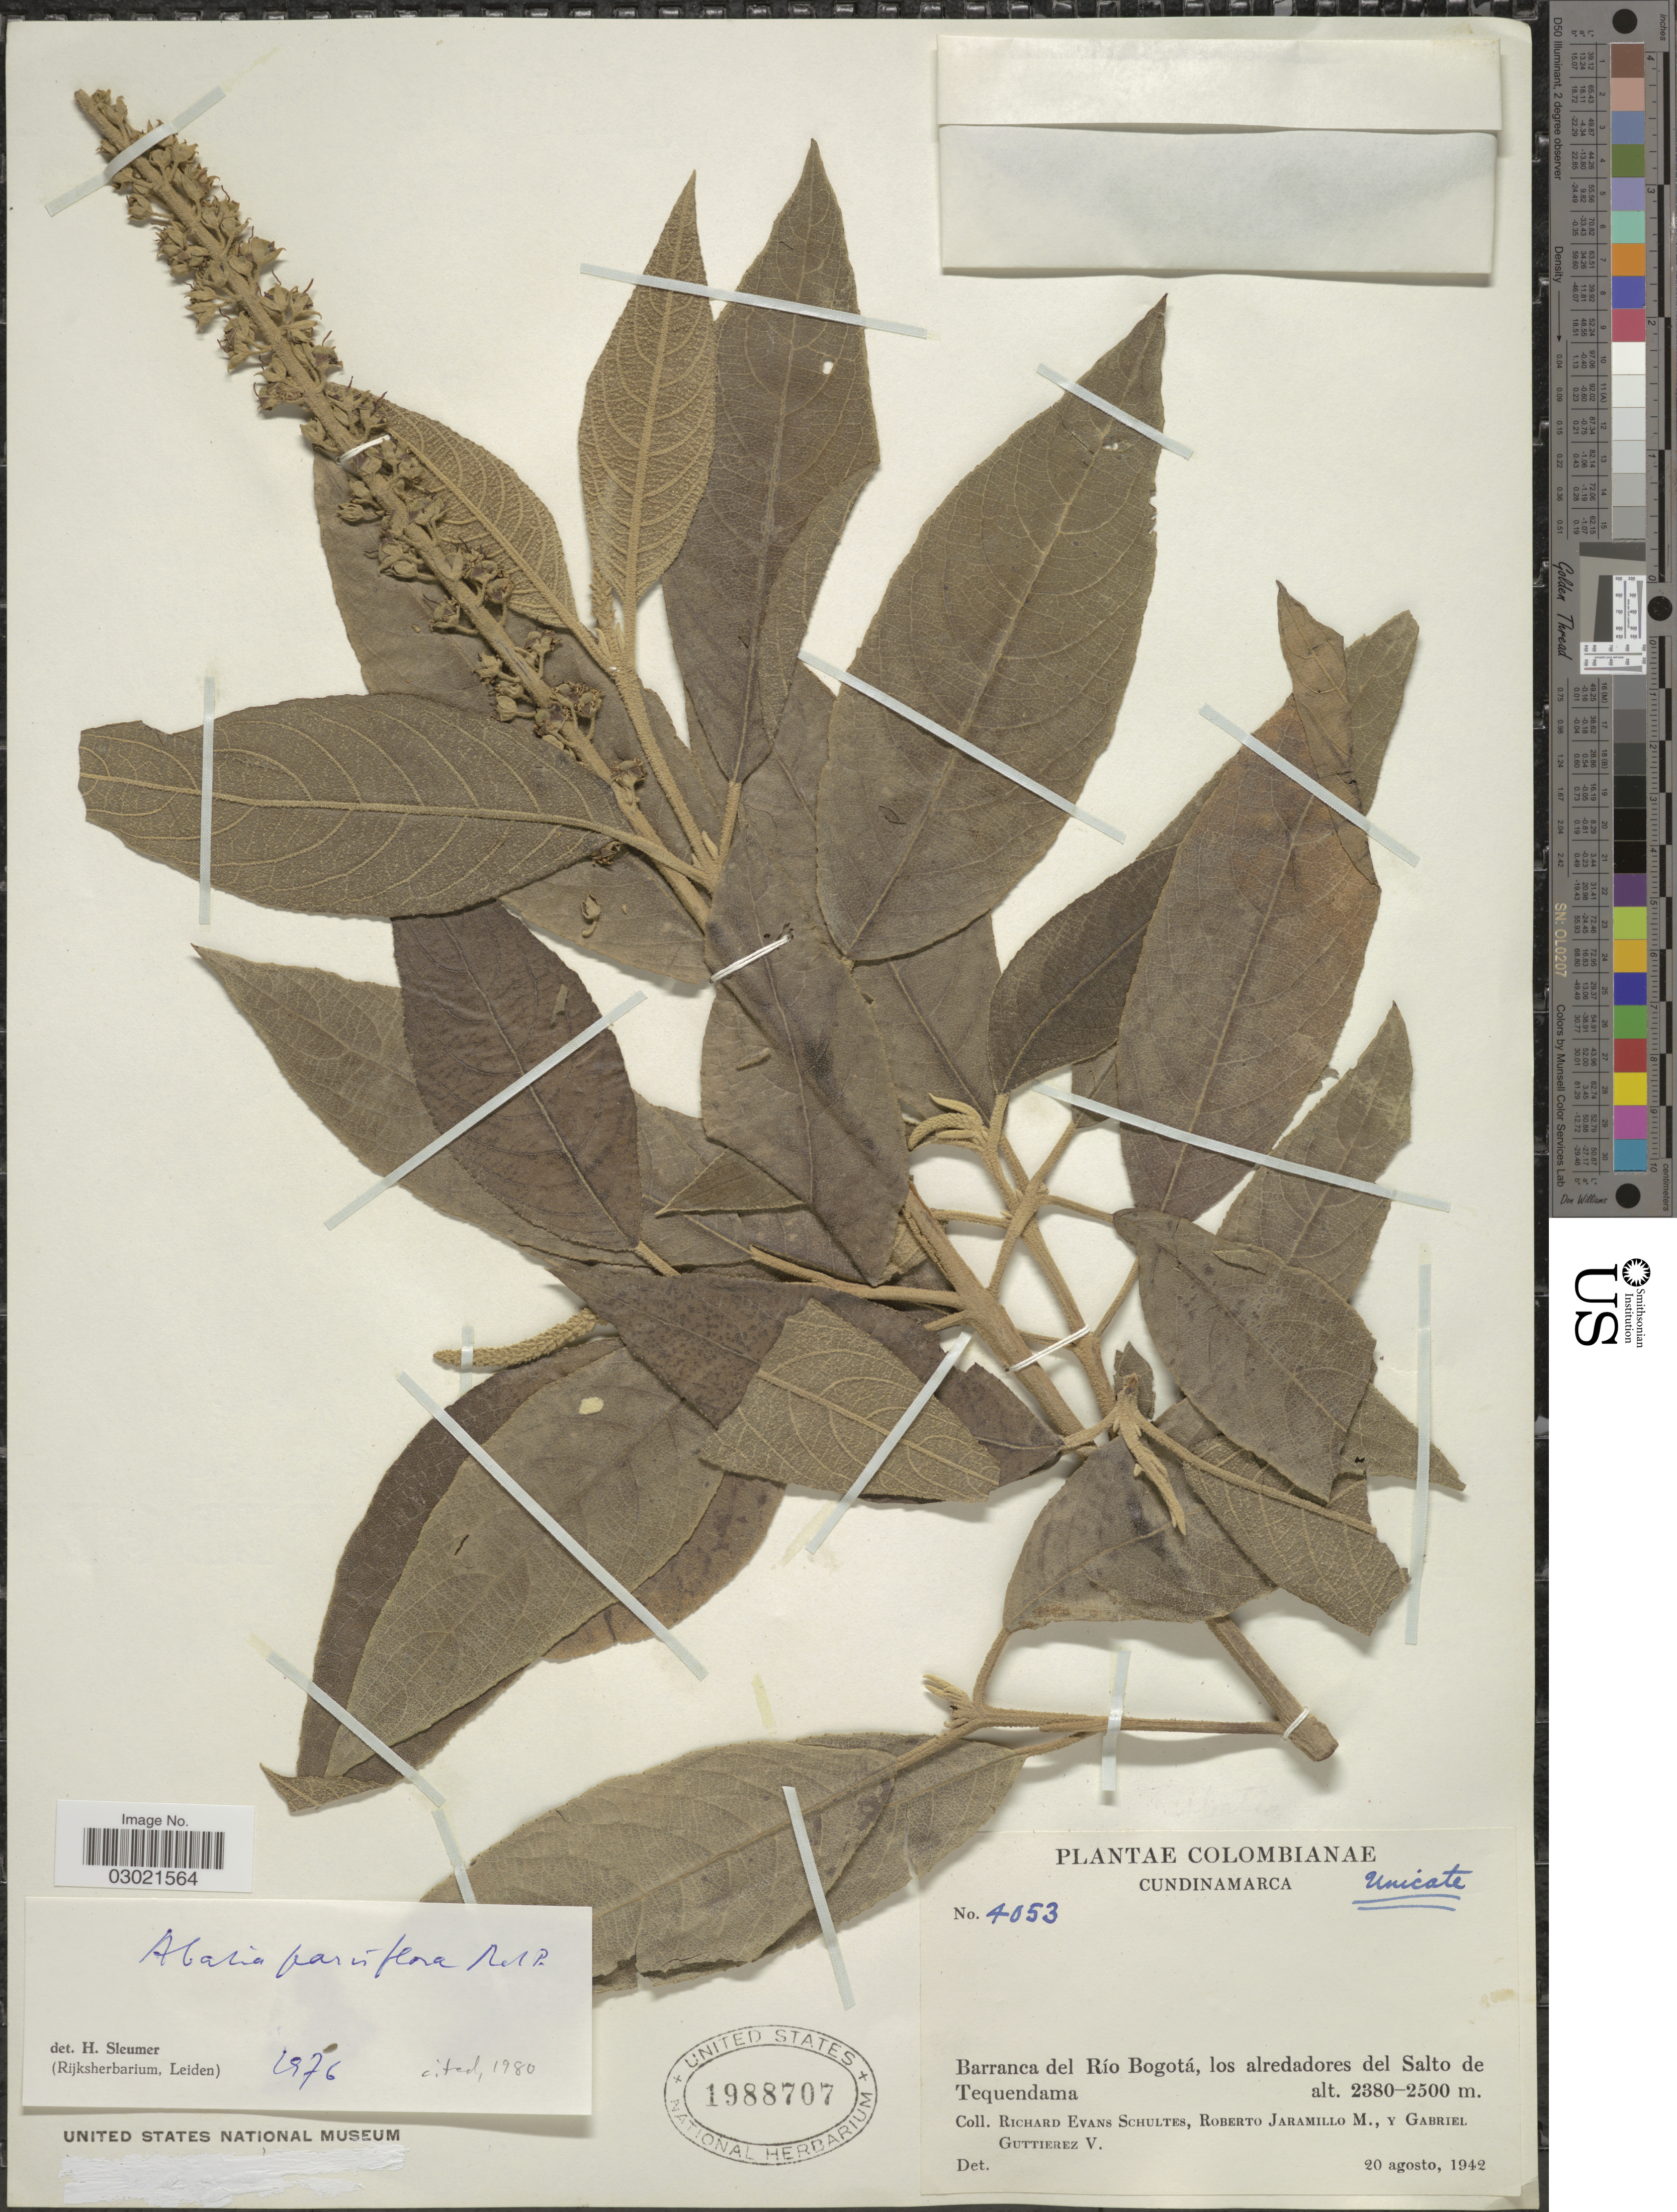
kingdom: Plantae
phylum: Tracheophyta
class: Magnoliopsida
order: Malpighiales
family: Salicaceae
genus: Abatia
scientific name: Abatia parviflora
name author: Ruiz & Pav.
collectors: R. E. Schultes, R. Jaramillo M. & G. Gutiérrez V.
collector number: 4053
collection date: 1942-08-20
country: Colombia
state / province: Cundinamarca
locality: Barranca del Río Bogotá, los alrededores del Salto de Tequendama.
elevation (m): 2380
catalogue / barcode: US 1988707